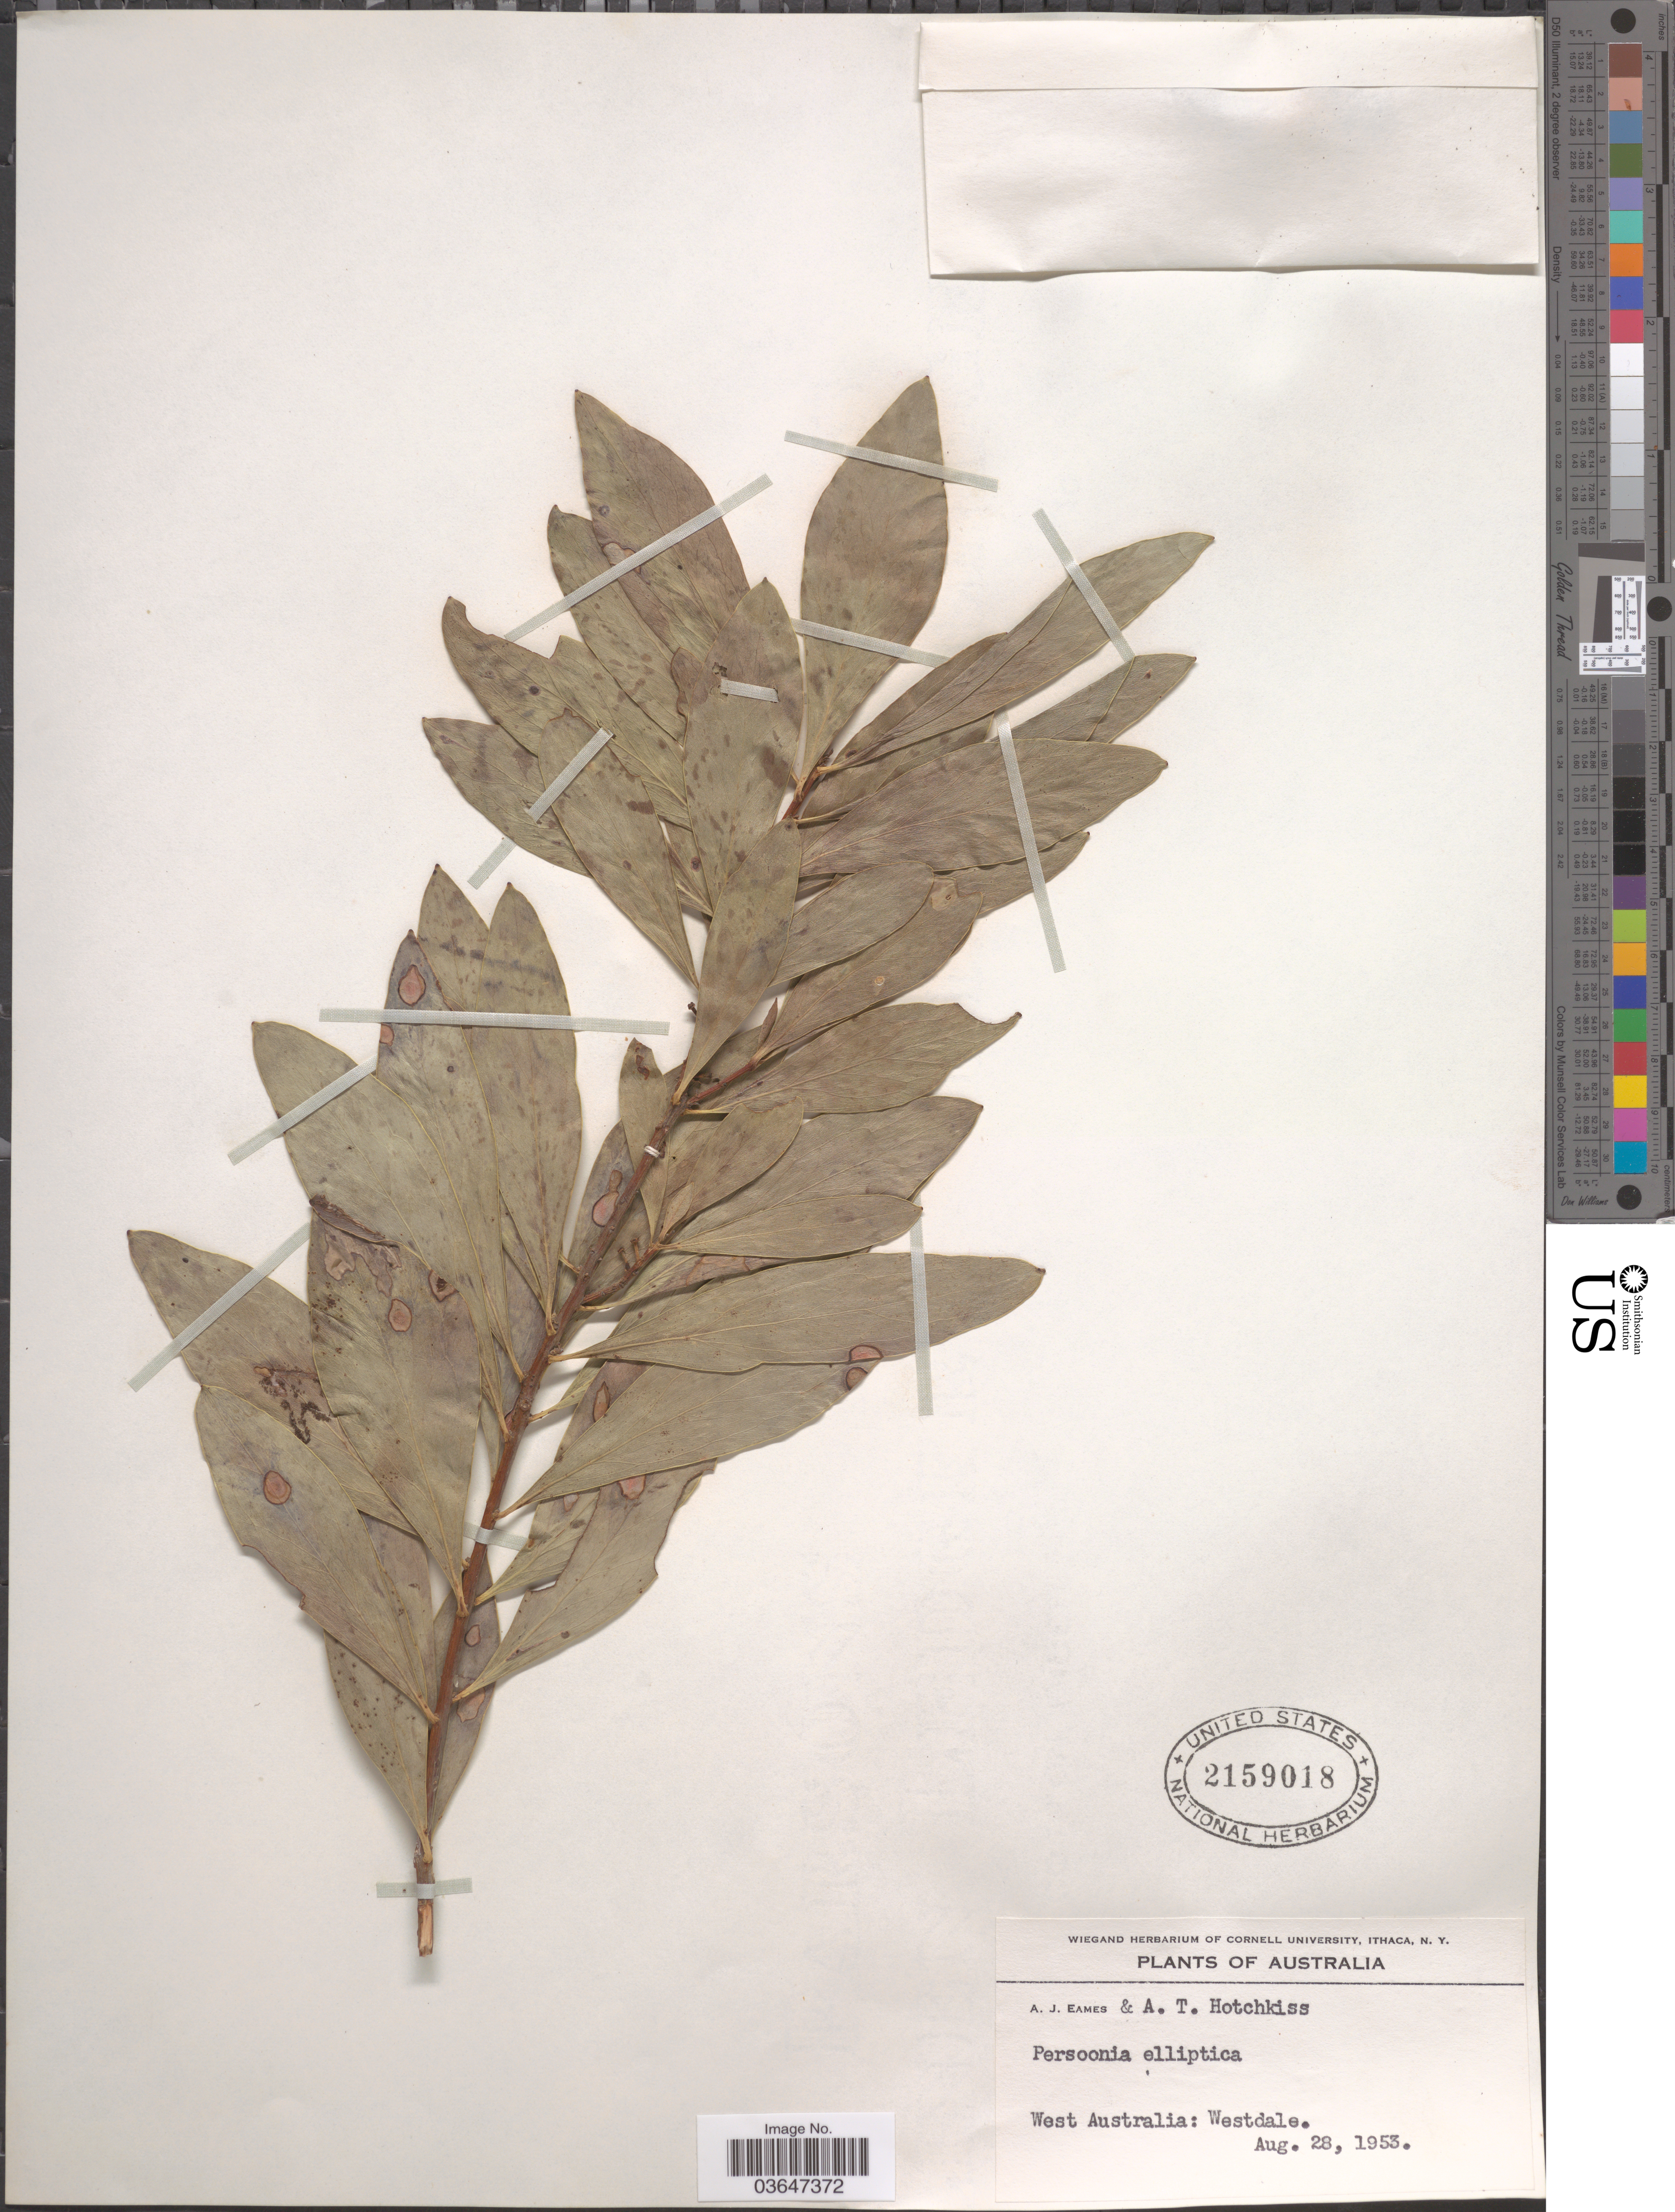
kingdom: Plantae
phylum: Tracheophyta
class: Magnoliopsida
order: Proteales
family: Proteaceae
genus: Persoonia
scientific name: Persoonia elliptica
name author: R. Br.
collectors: A. J. Eames & A. Hotchkiss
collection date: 1953-08-28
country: Australia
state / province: Western Australia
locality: West Australia: Westdale.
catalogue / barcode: US 2159018